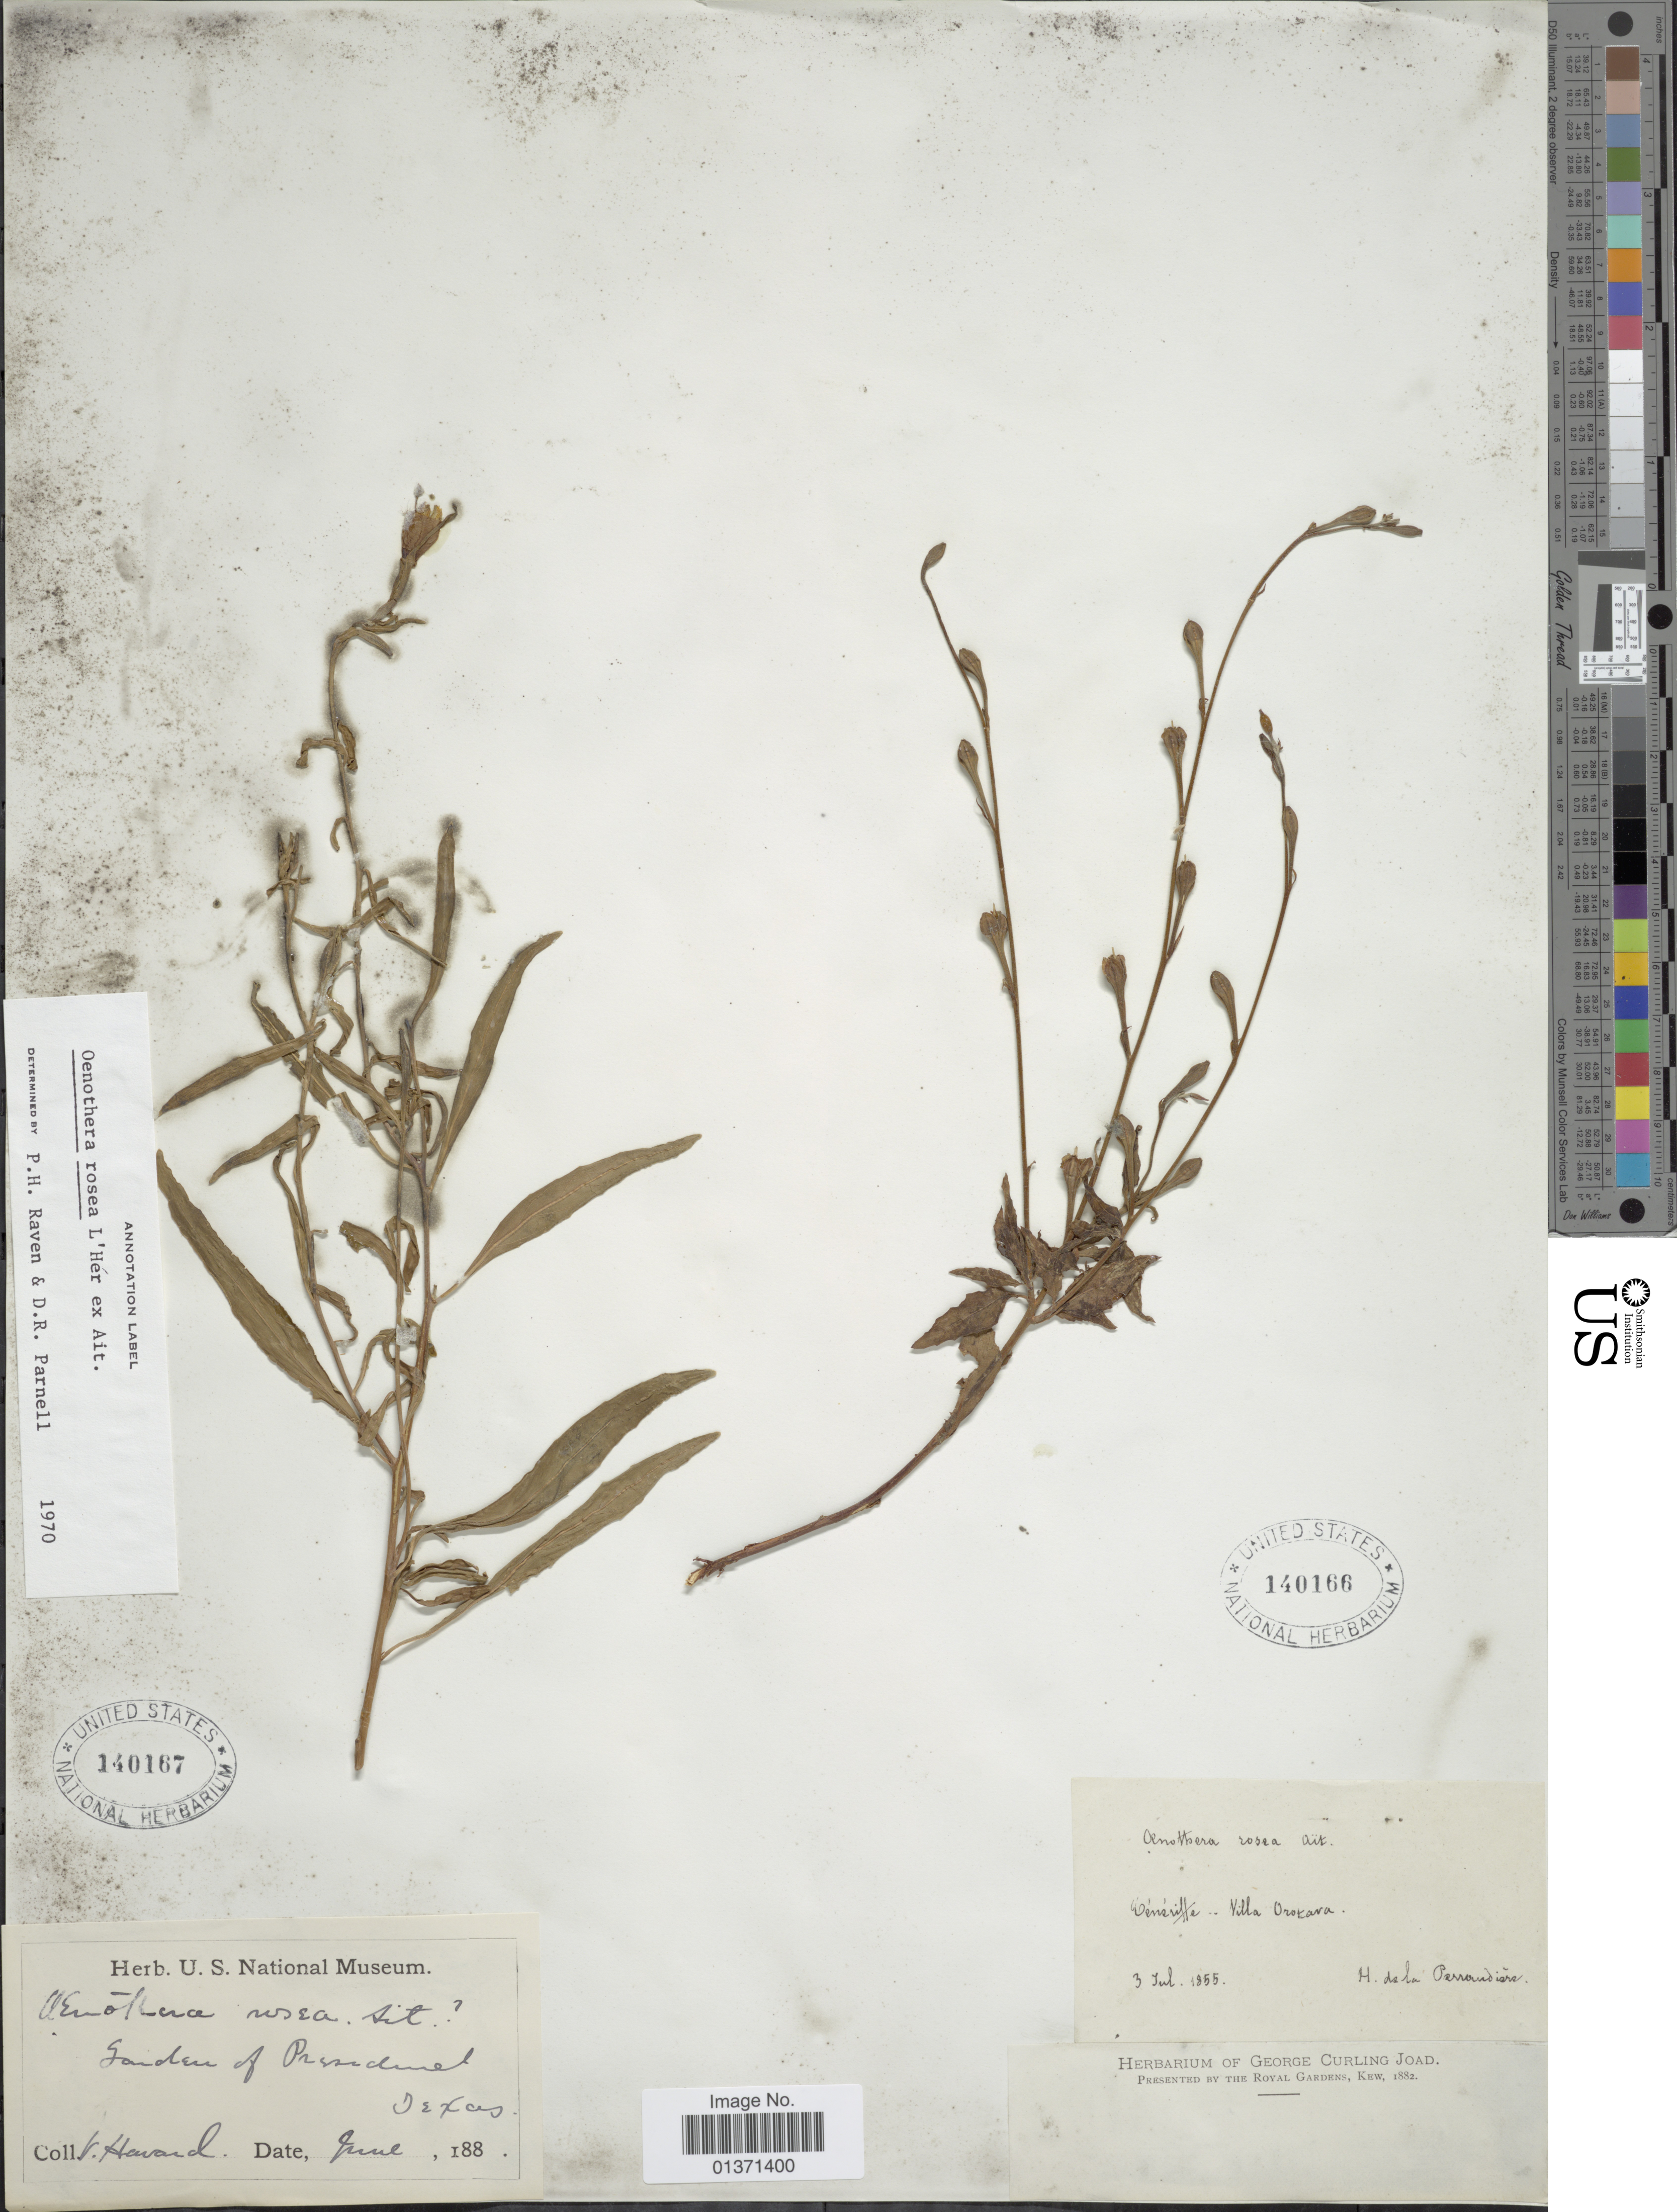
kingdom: Plantae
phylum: Tracheophyta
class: Magnoliopsida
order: Myrtales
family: Onagraceae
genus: Oenothera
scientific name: Oenothera rosea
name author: L'Hér. ex Aiton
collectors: H. de la Perraudière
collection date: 1855-07-03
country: Spain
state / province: Canarias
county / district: Santa Cruz de Tenerife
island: Tenerife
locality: Villa Orotava.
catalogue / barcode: US 140166-2